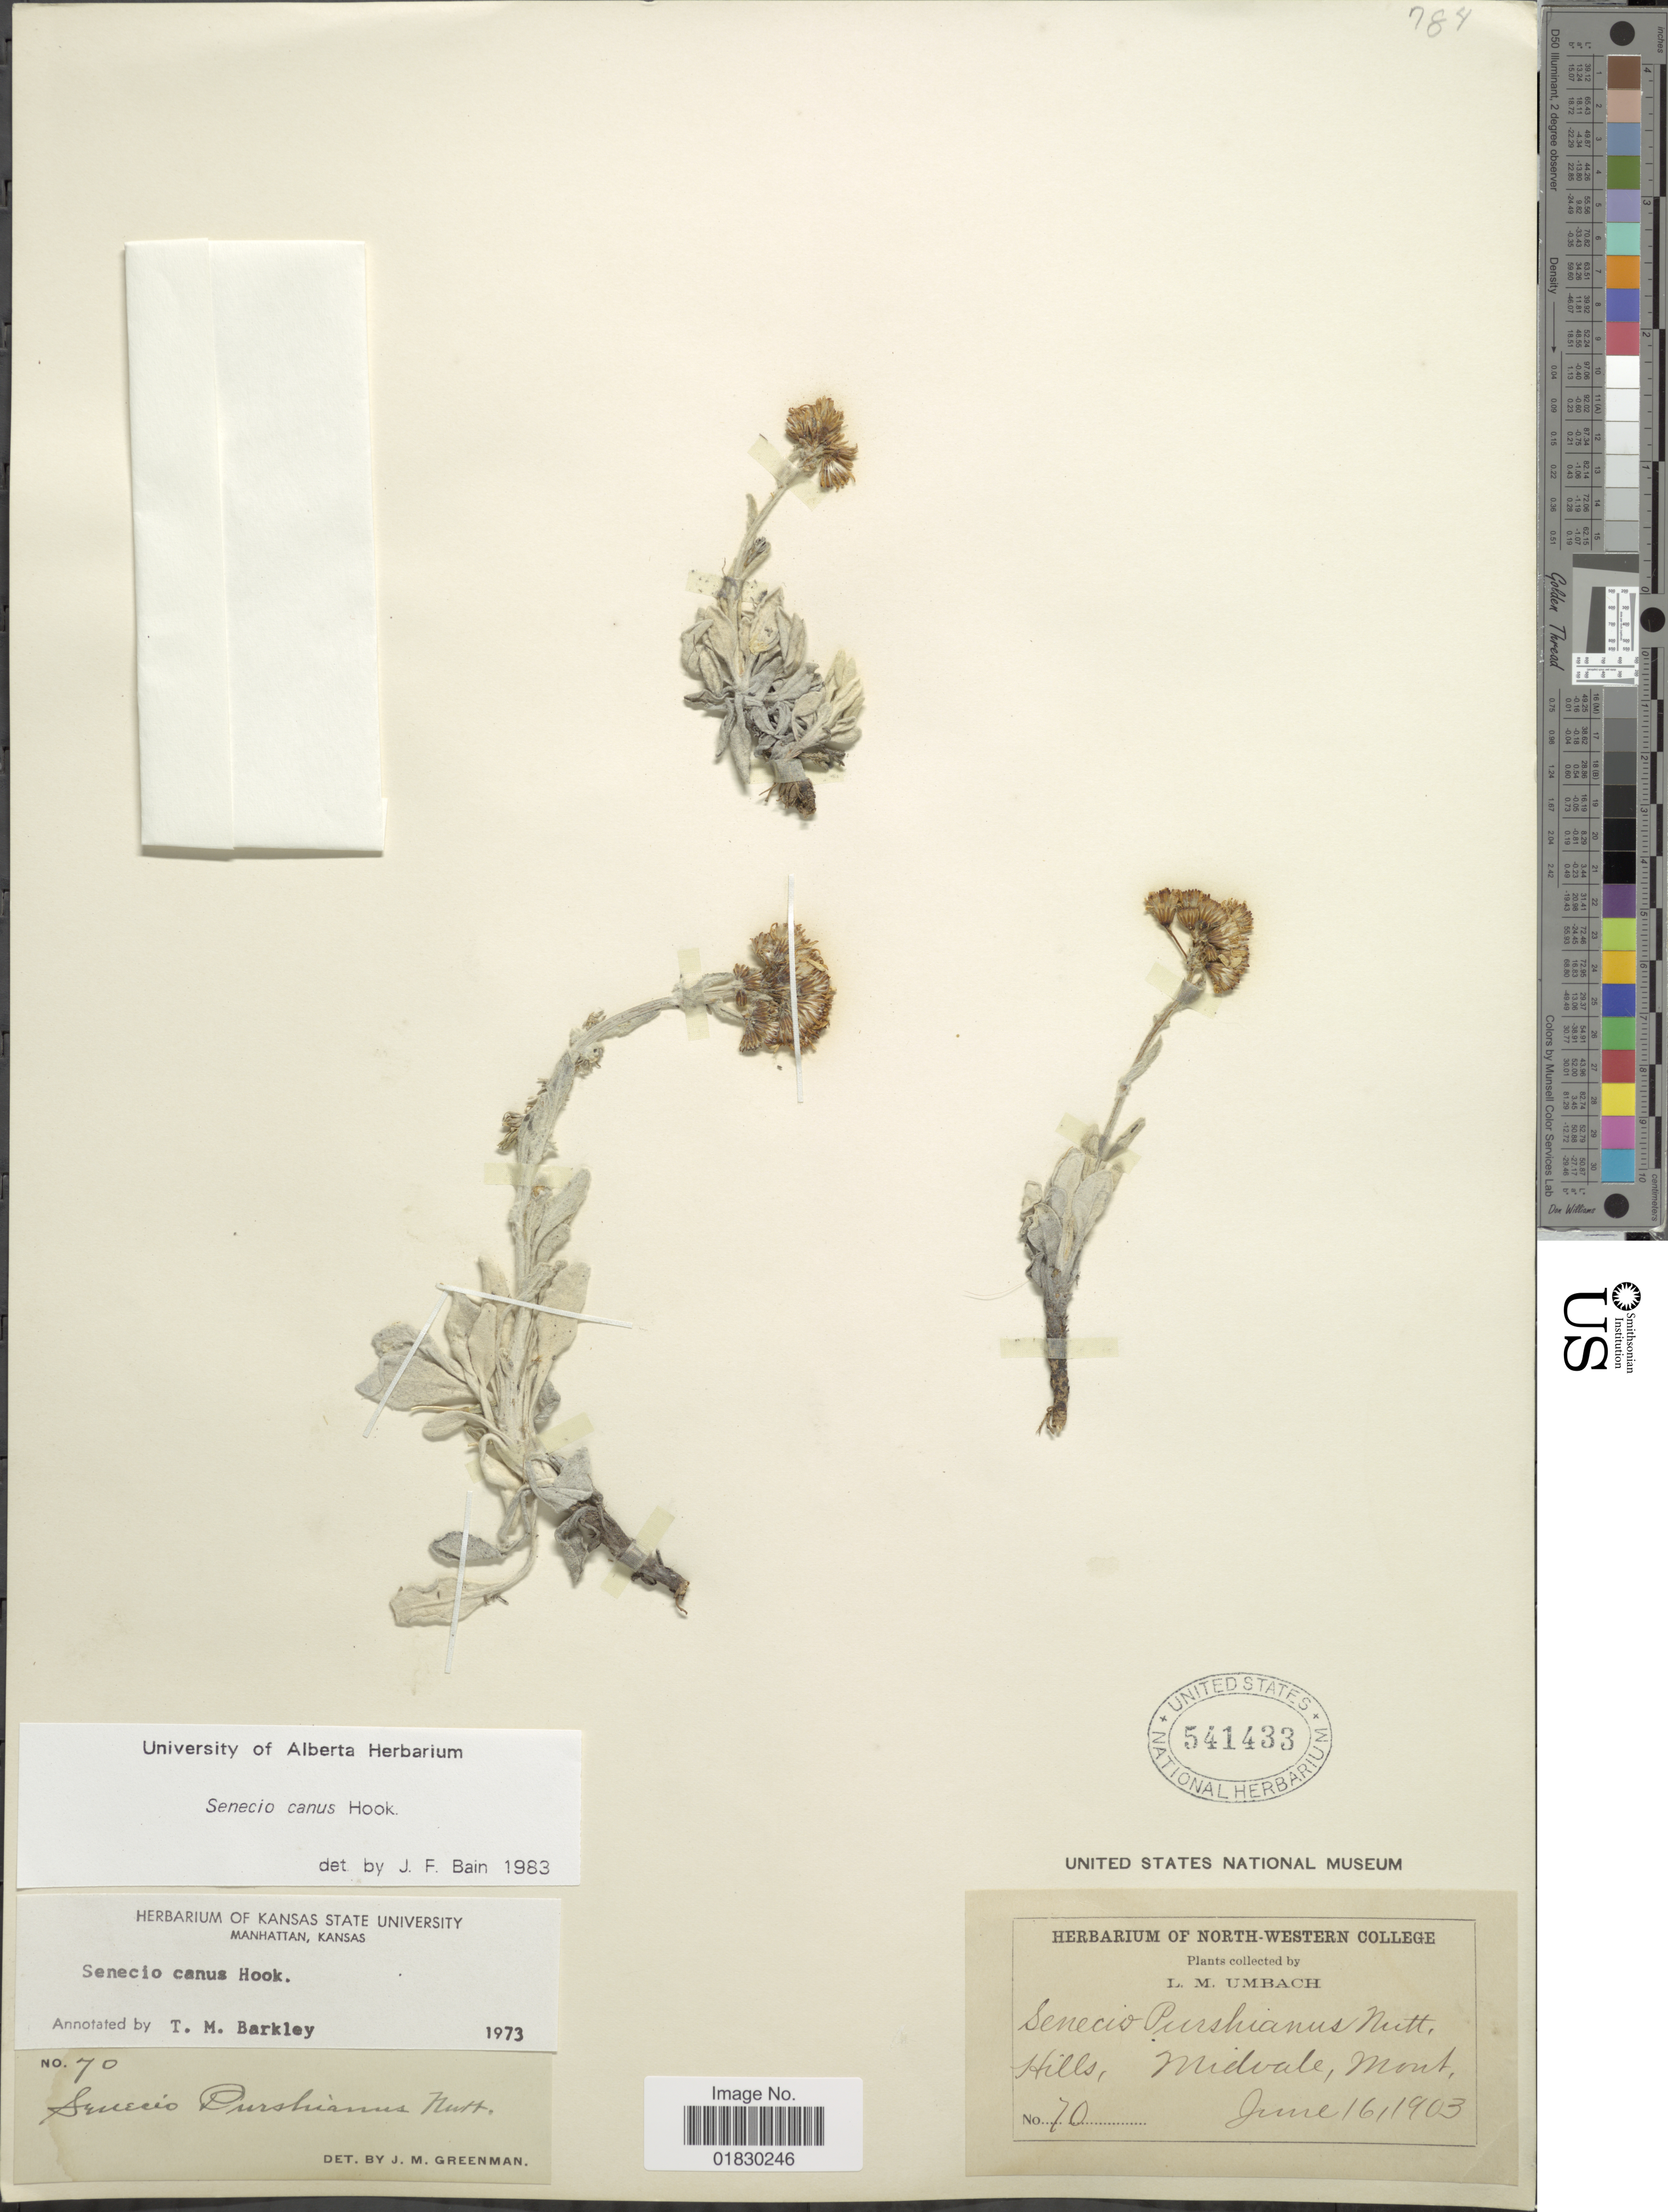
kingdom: Plantae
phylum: Tracheophyta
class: Magnoliopsida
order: Asterales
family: Asteraceae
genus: Packera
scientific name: Packera cana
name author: (Hook.) W.A. Weber & Á. Löve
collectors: L. M. Umbach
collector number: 70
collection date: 1903-06-16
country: United States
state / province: Montana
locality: Hills, Midvale, Mont.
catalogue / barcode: US 541433